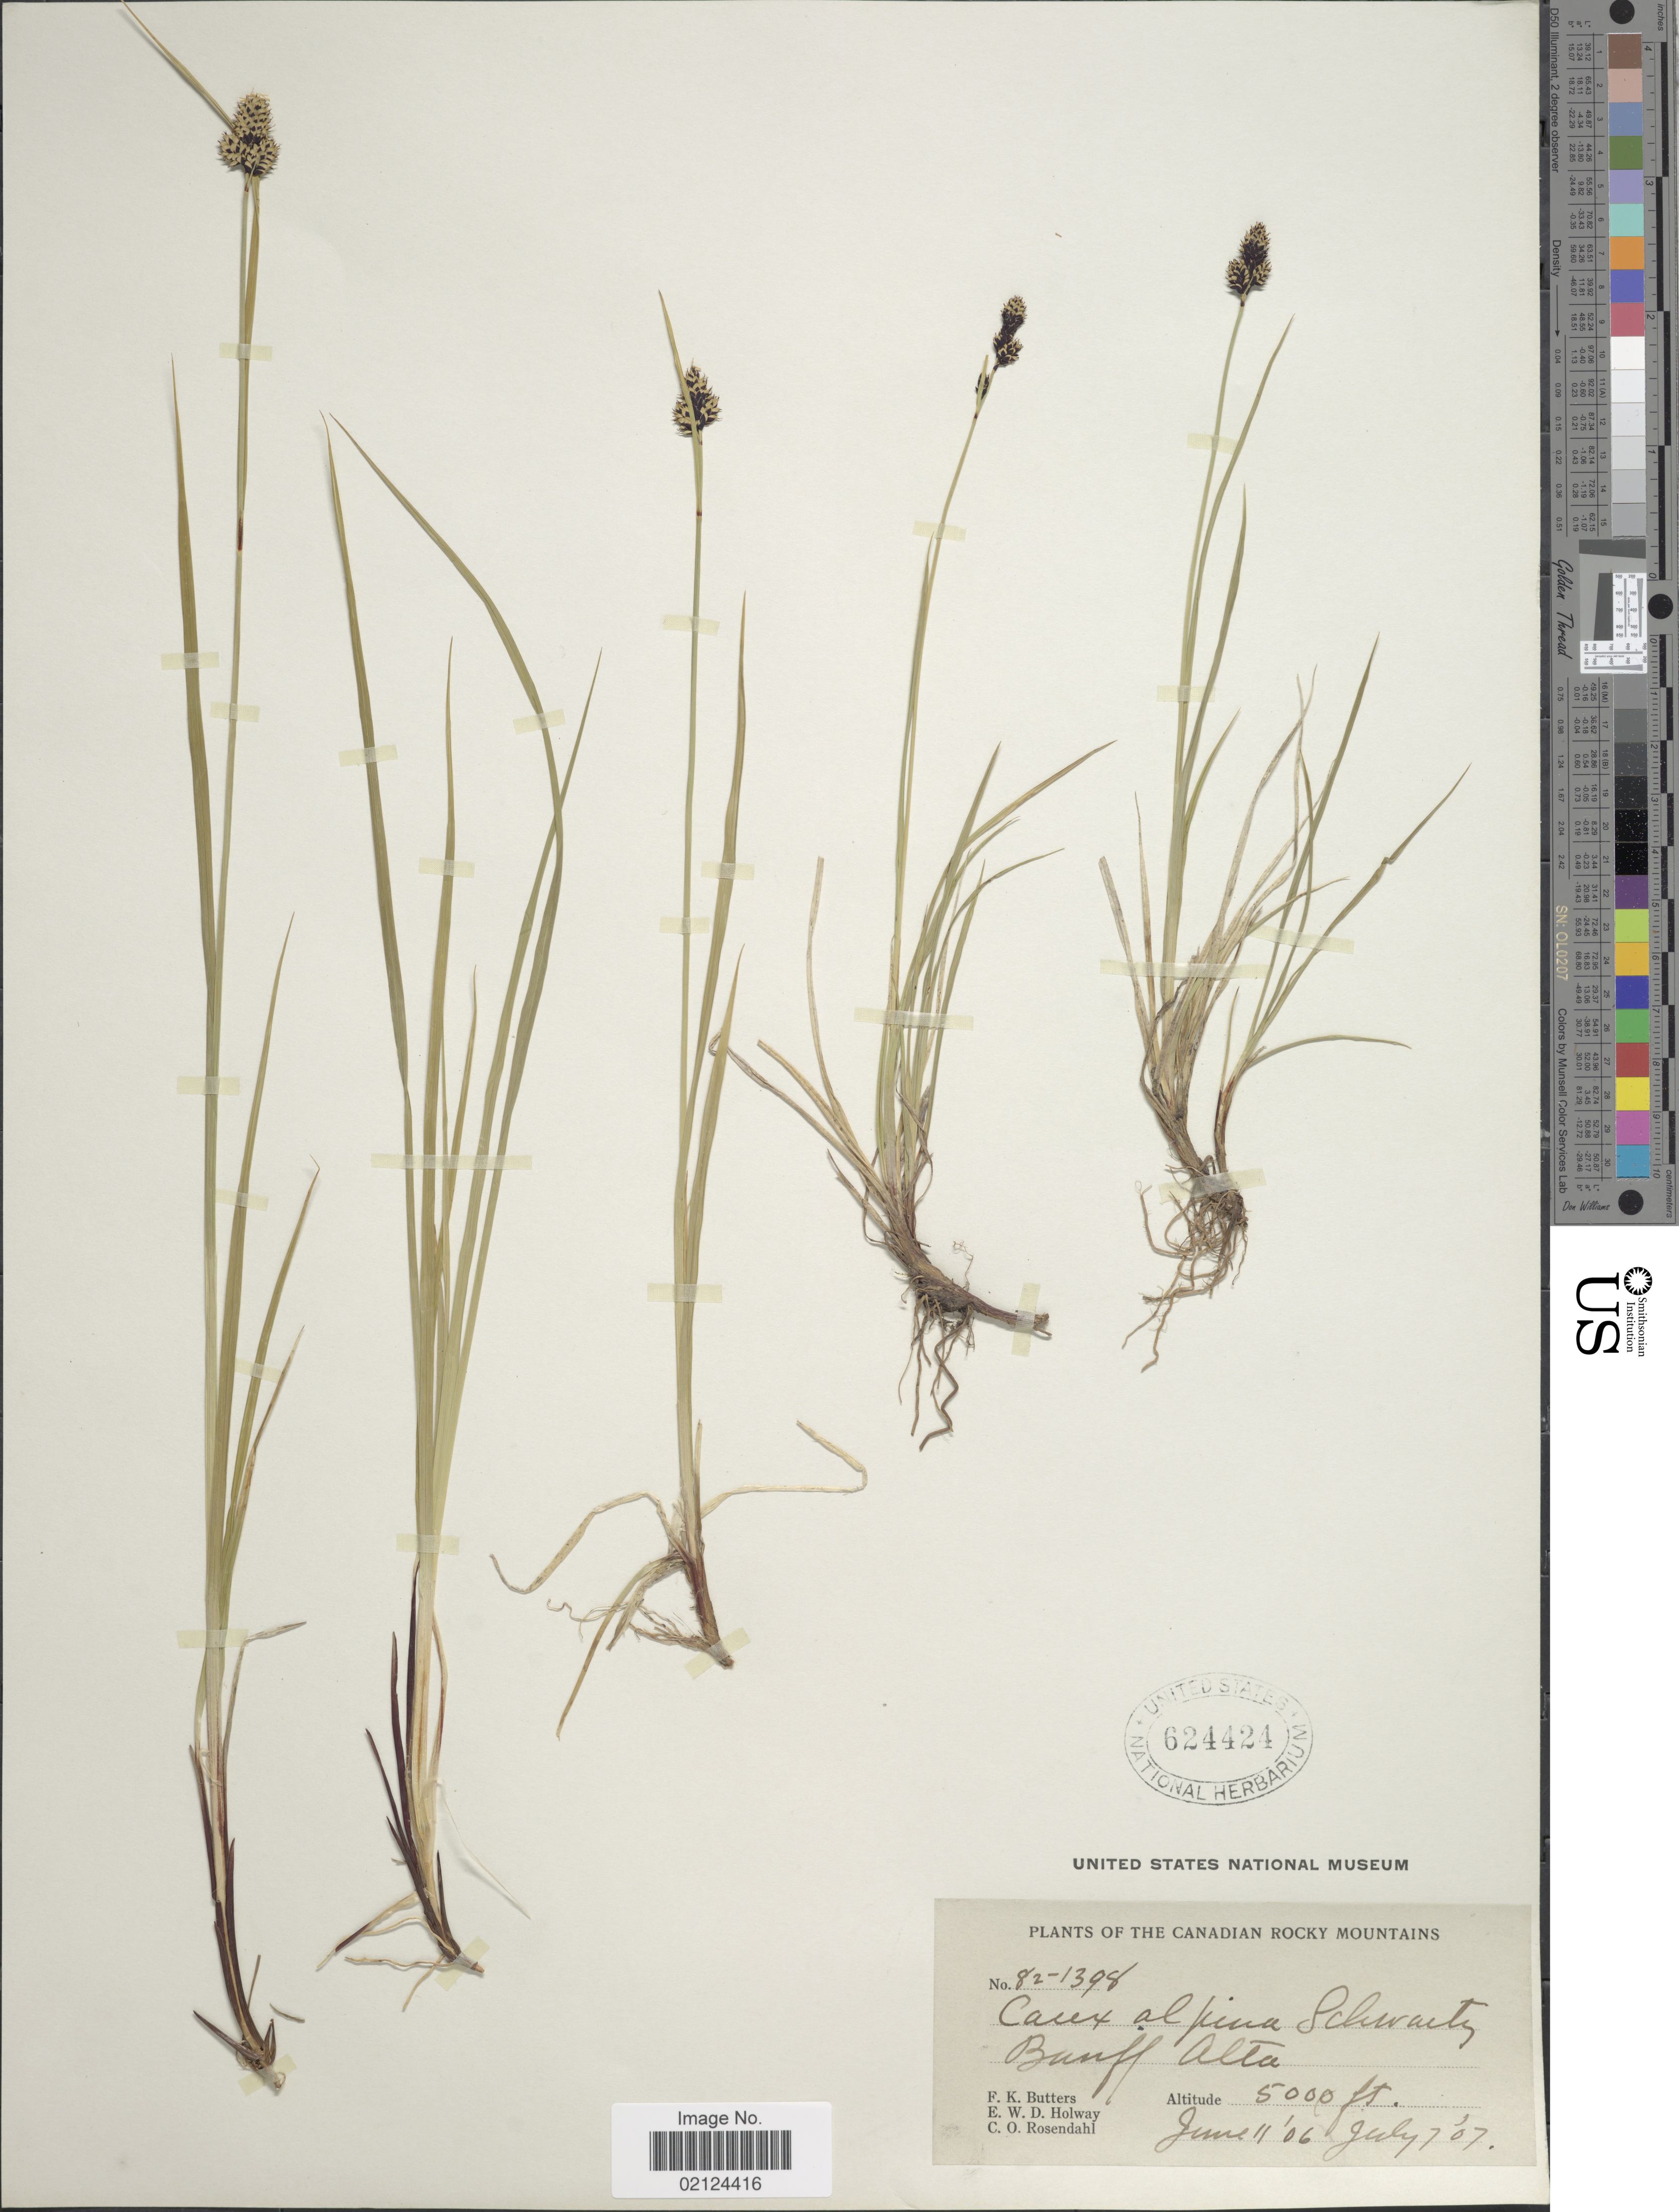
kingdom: Plantae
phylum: Tracheophyta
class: Liliopsida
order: Poales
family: Cyperaceae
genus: Carex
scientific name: Carex media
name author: R. Br.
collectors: F. K. Butters, E. W. D. Holway & C. O. Rosendahl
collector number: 82-1398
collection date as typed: Transcribed d/m/y: 11/6/6 to 7/7/7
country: Canada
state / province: Alberta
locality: Canadian Rocky Mountains, Banff Alta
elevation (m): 1524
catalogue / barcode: US 624424